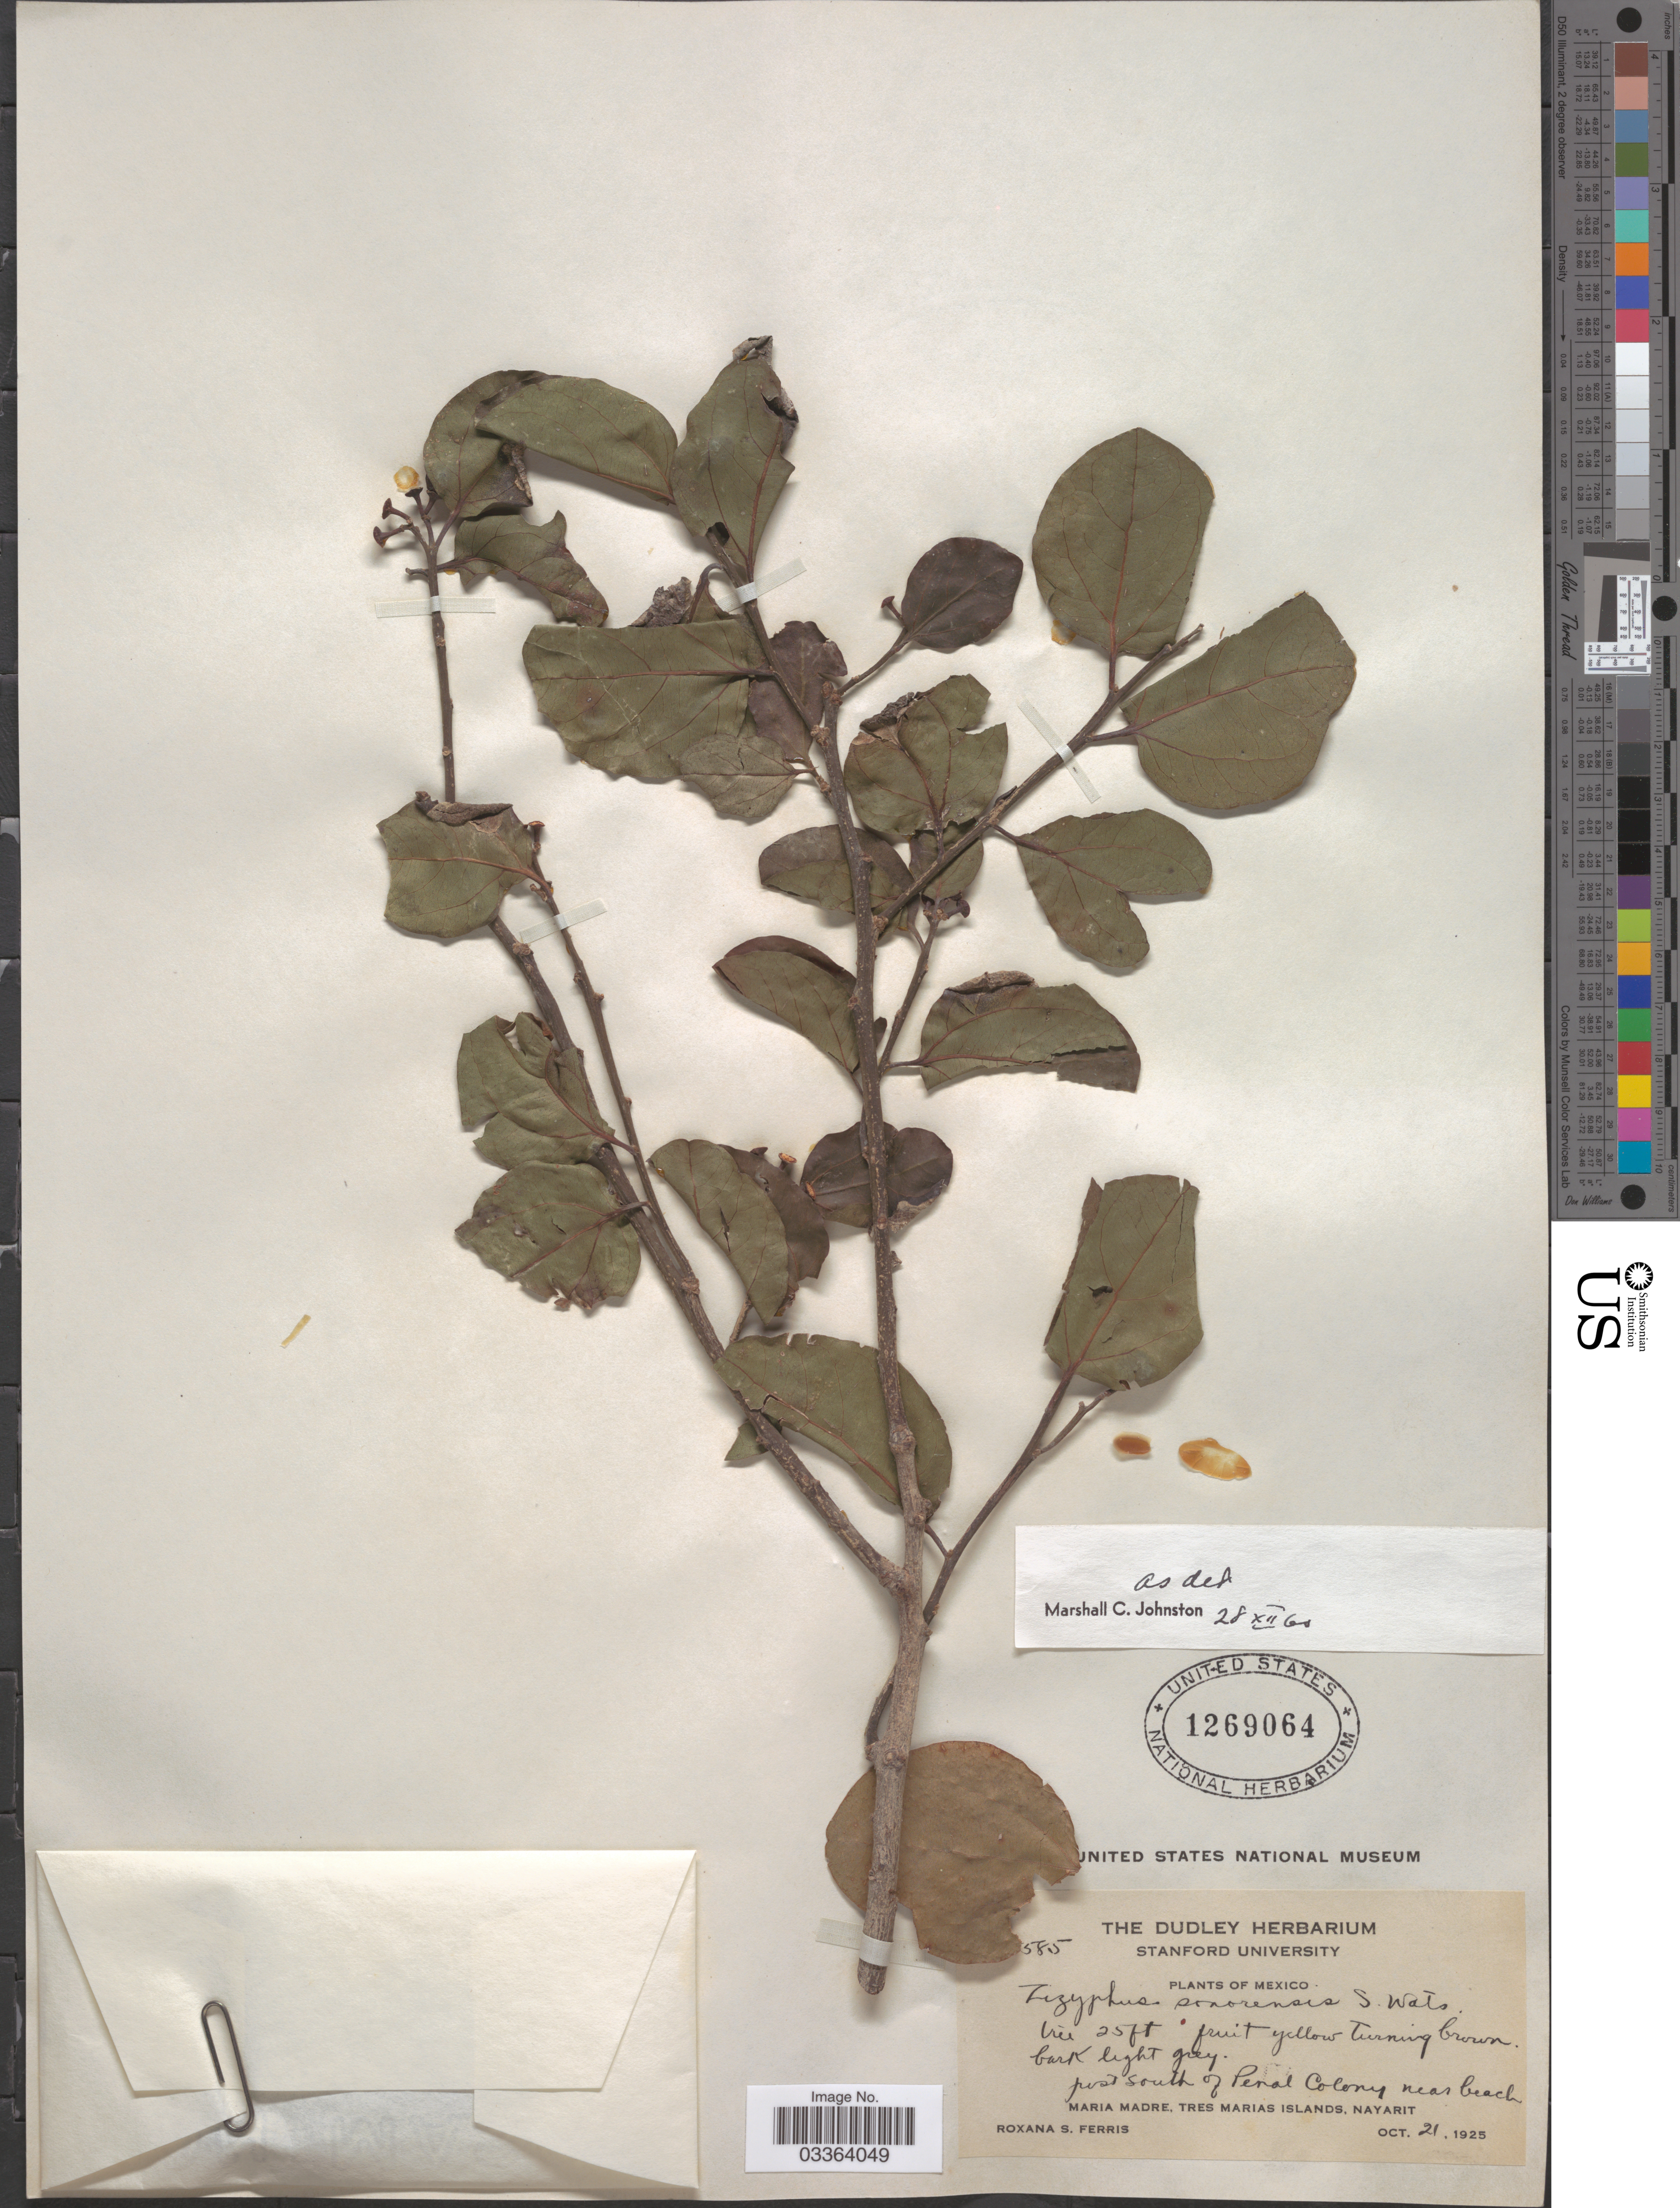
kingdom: Plantae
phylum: Tracheophyta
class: Magnoliopsida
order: Rosales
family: Rhamnaceae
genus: Sarcomphalus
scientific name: Sarcomphalus amole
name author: (Sessé & Moc.) Hauenschild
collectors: R. S. Ferris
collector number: !585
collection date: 1925-10-21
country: Mexico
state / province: Nayarit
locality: Just south of Penal Colony near beach. Maria Madre, Tres Marias Islands.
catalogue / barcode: US 1269064